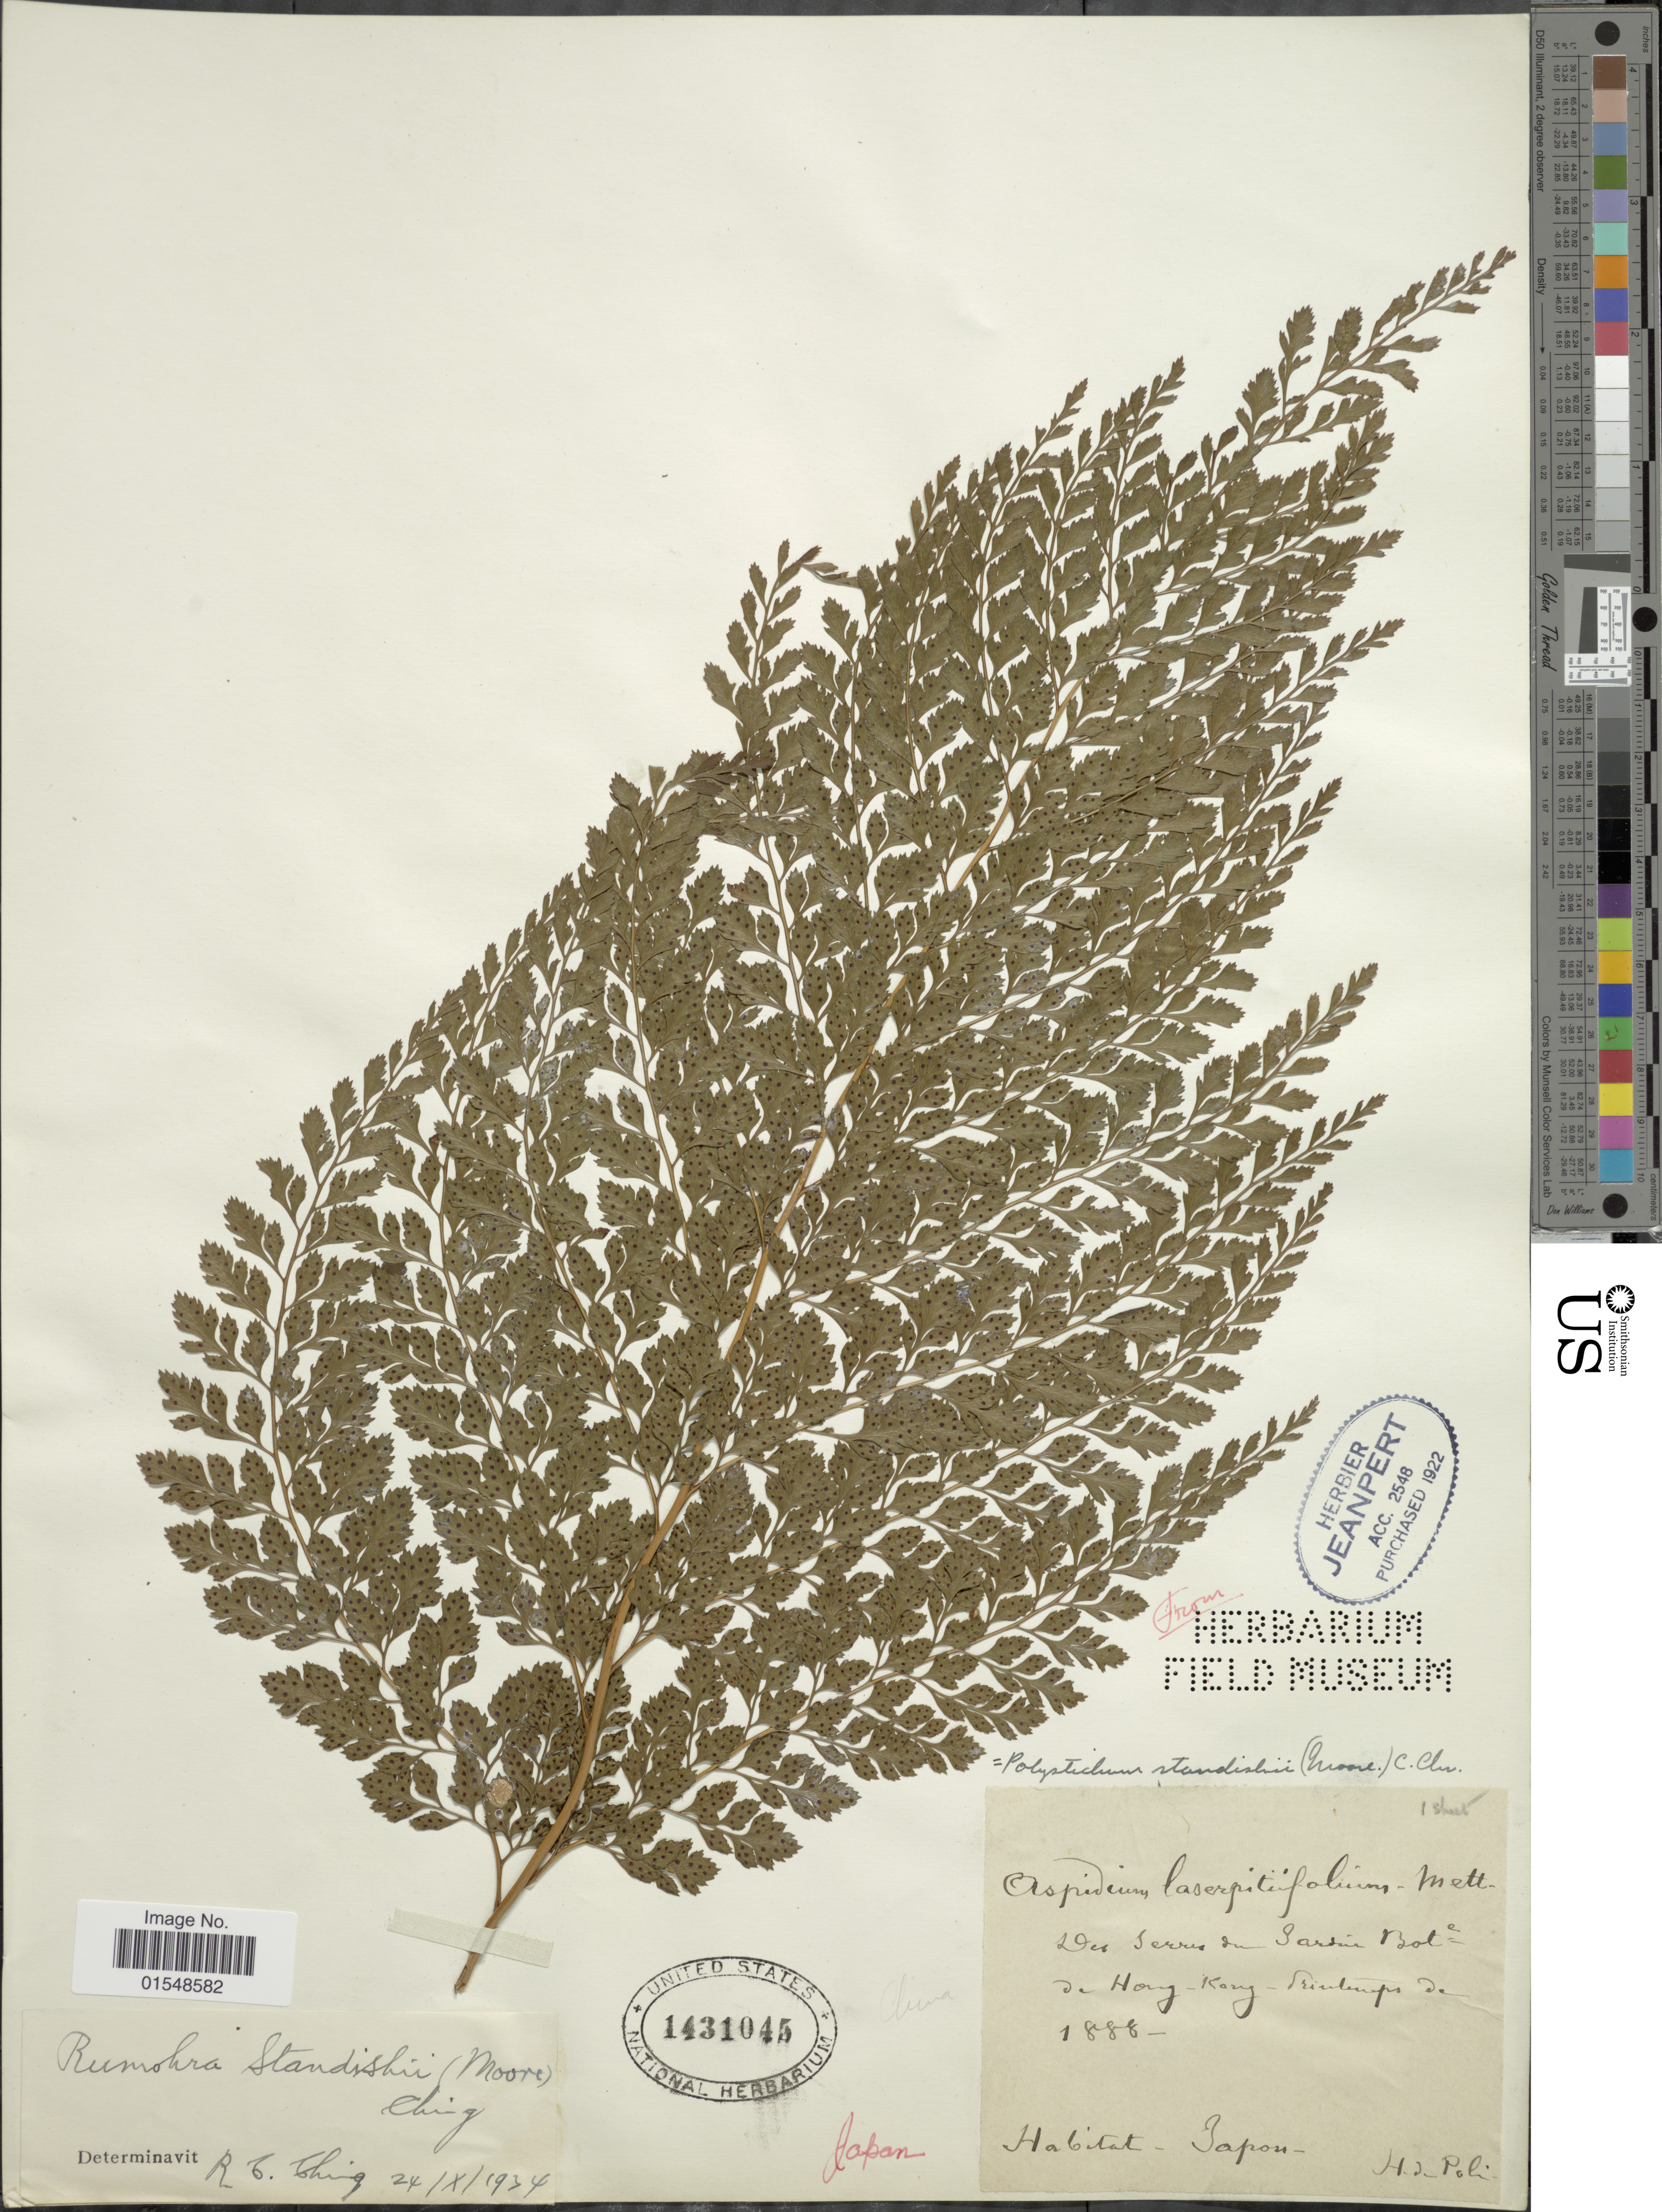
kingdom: Plantae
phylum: Tracheophyta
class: Polypodiopsida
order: Polypodiales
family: Dryopteridaceae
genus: Arachniodes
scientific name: Arachniodes standishii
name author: (T. Moore) Ohwi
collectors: H. De Poli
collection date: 1888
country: Japan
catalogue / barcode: US 1431045